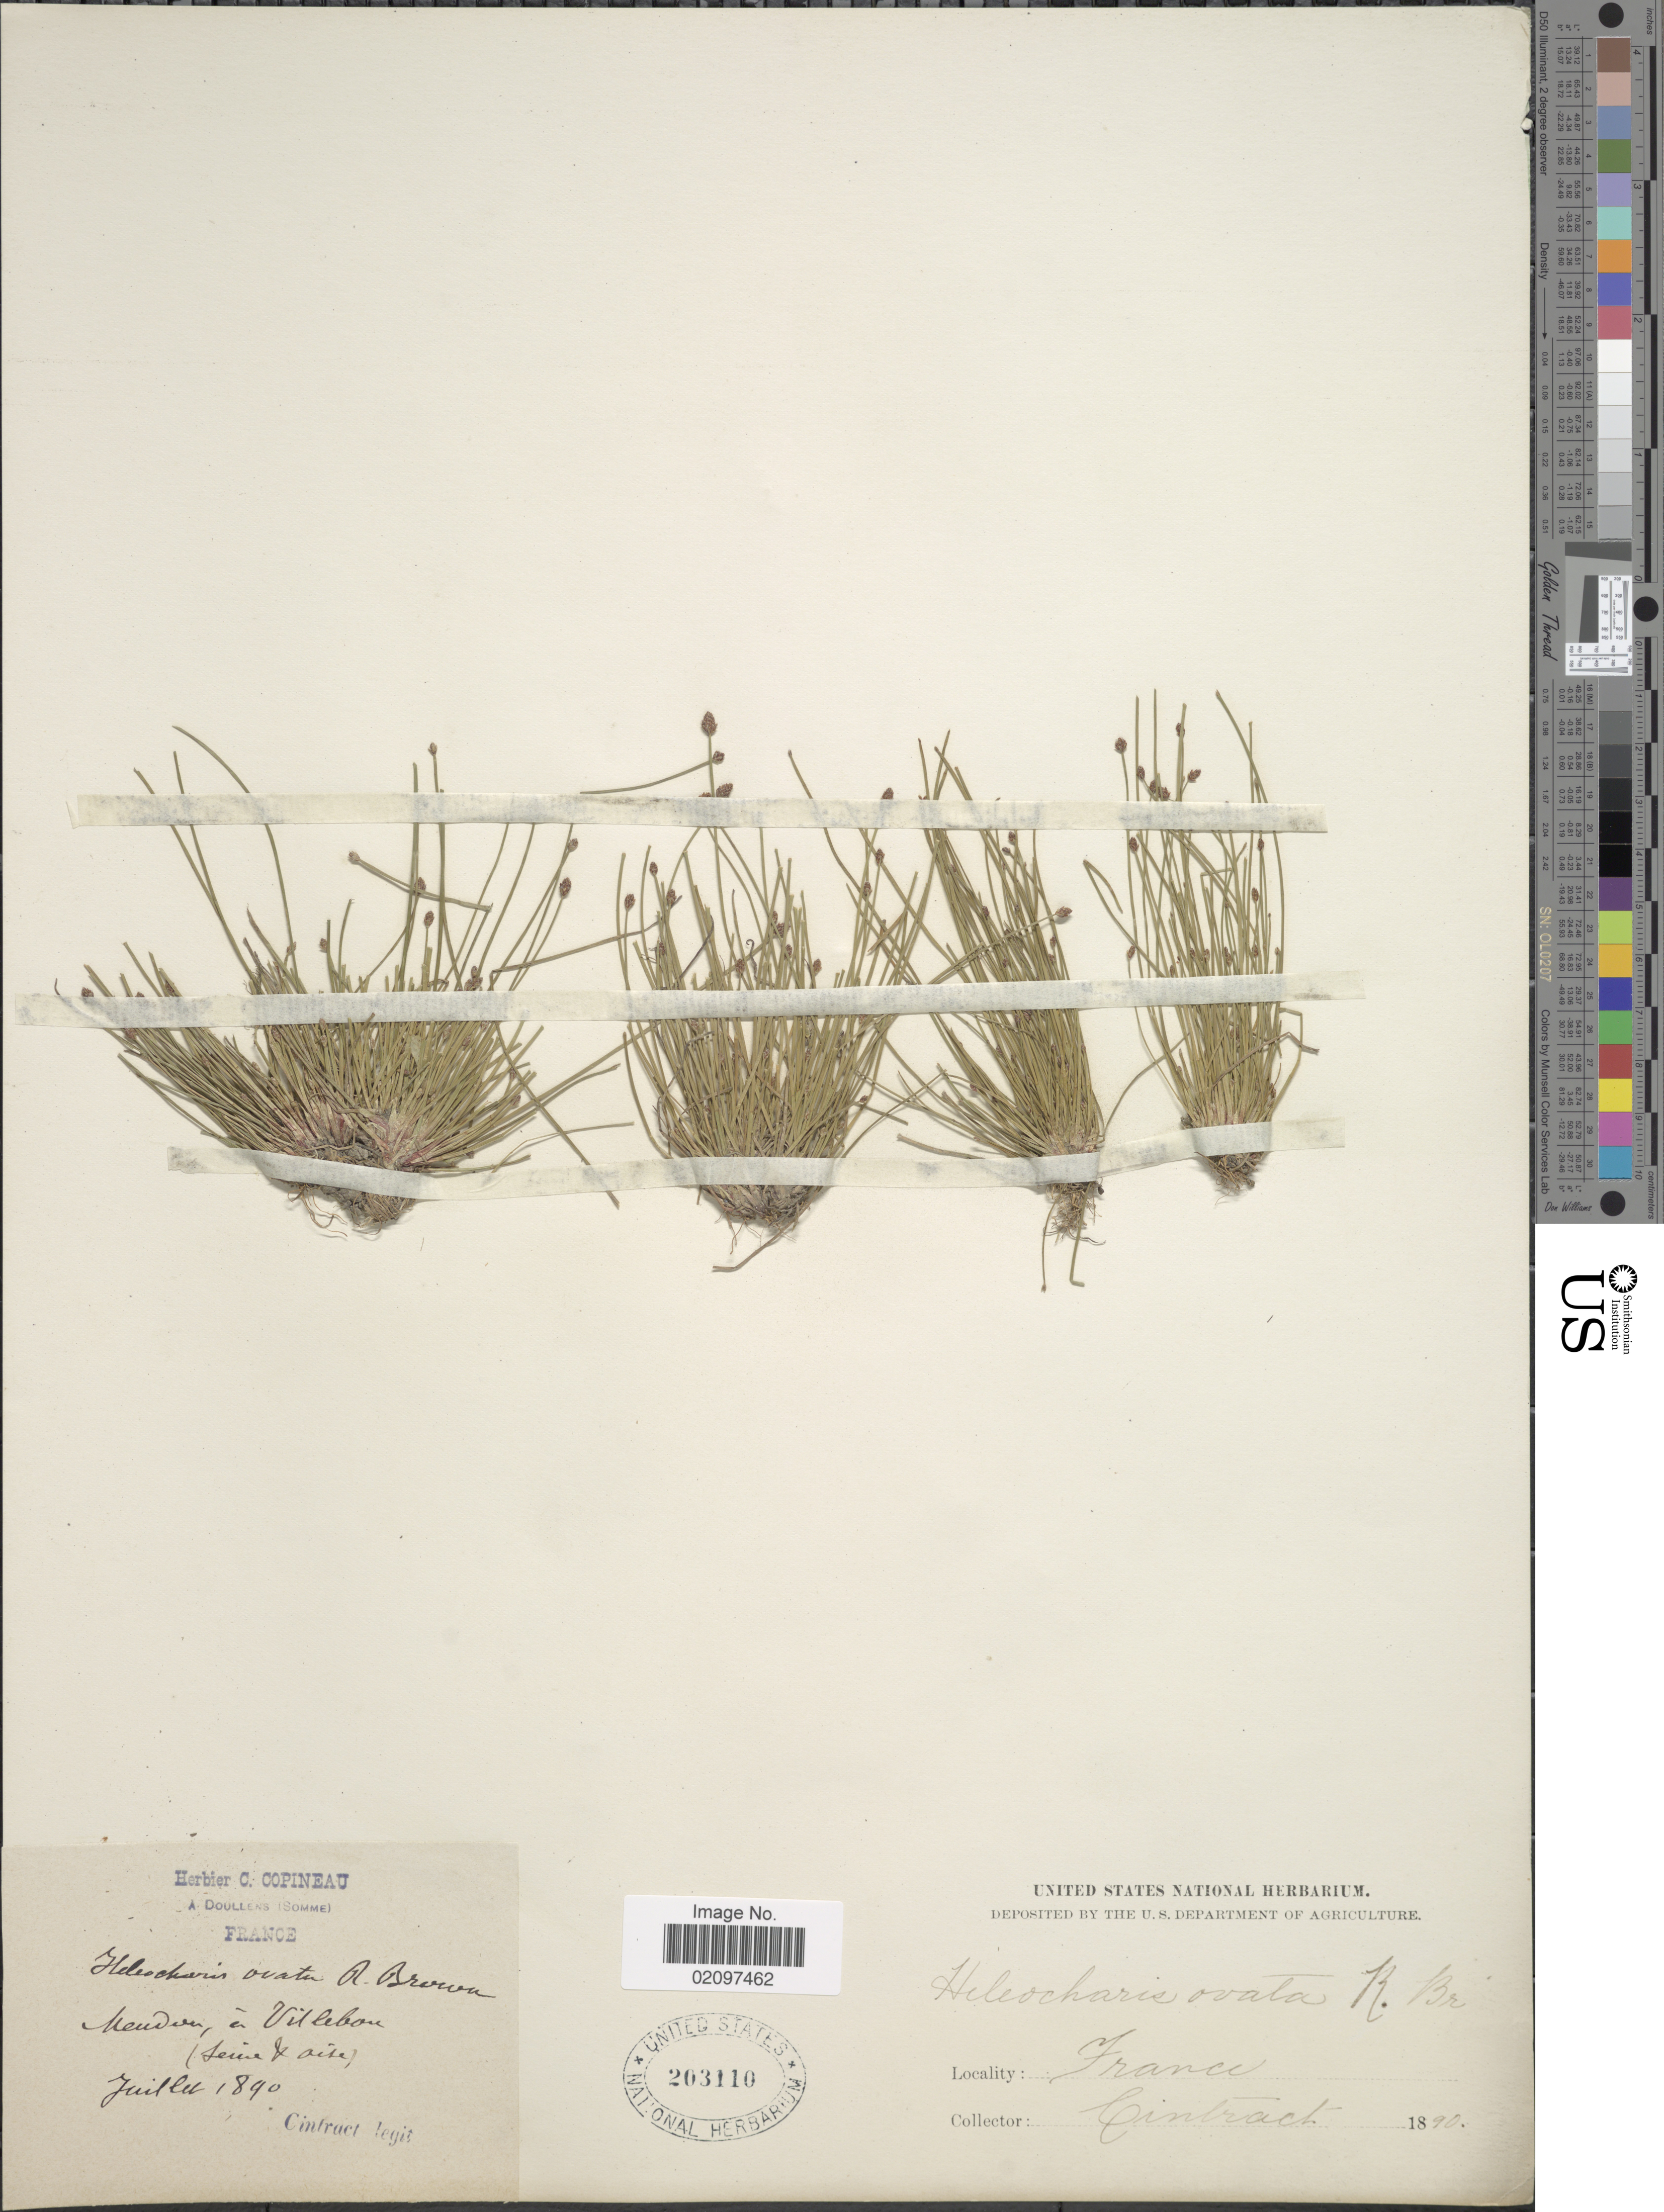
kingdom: Plantae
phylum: Tracheophyta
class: Liliopsida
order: Poales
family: Cyperaceae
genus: Eleocharis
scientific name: Eleocharis ovata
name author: (Roth) Roem. & Schult.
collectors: Cintract, --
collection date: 1890-07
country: France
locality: Mend [illegible text], en Villebon, (Siene at aise)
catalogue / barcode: US 203110